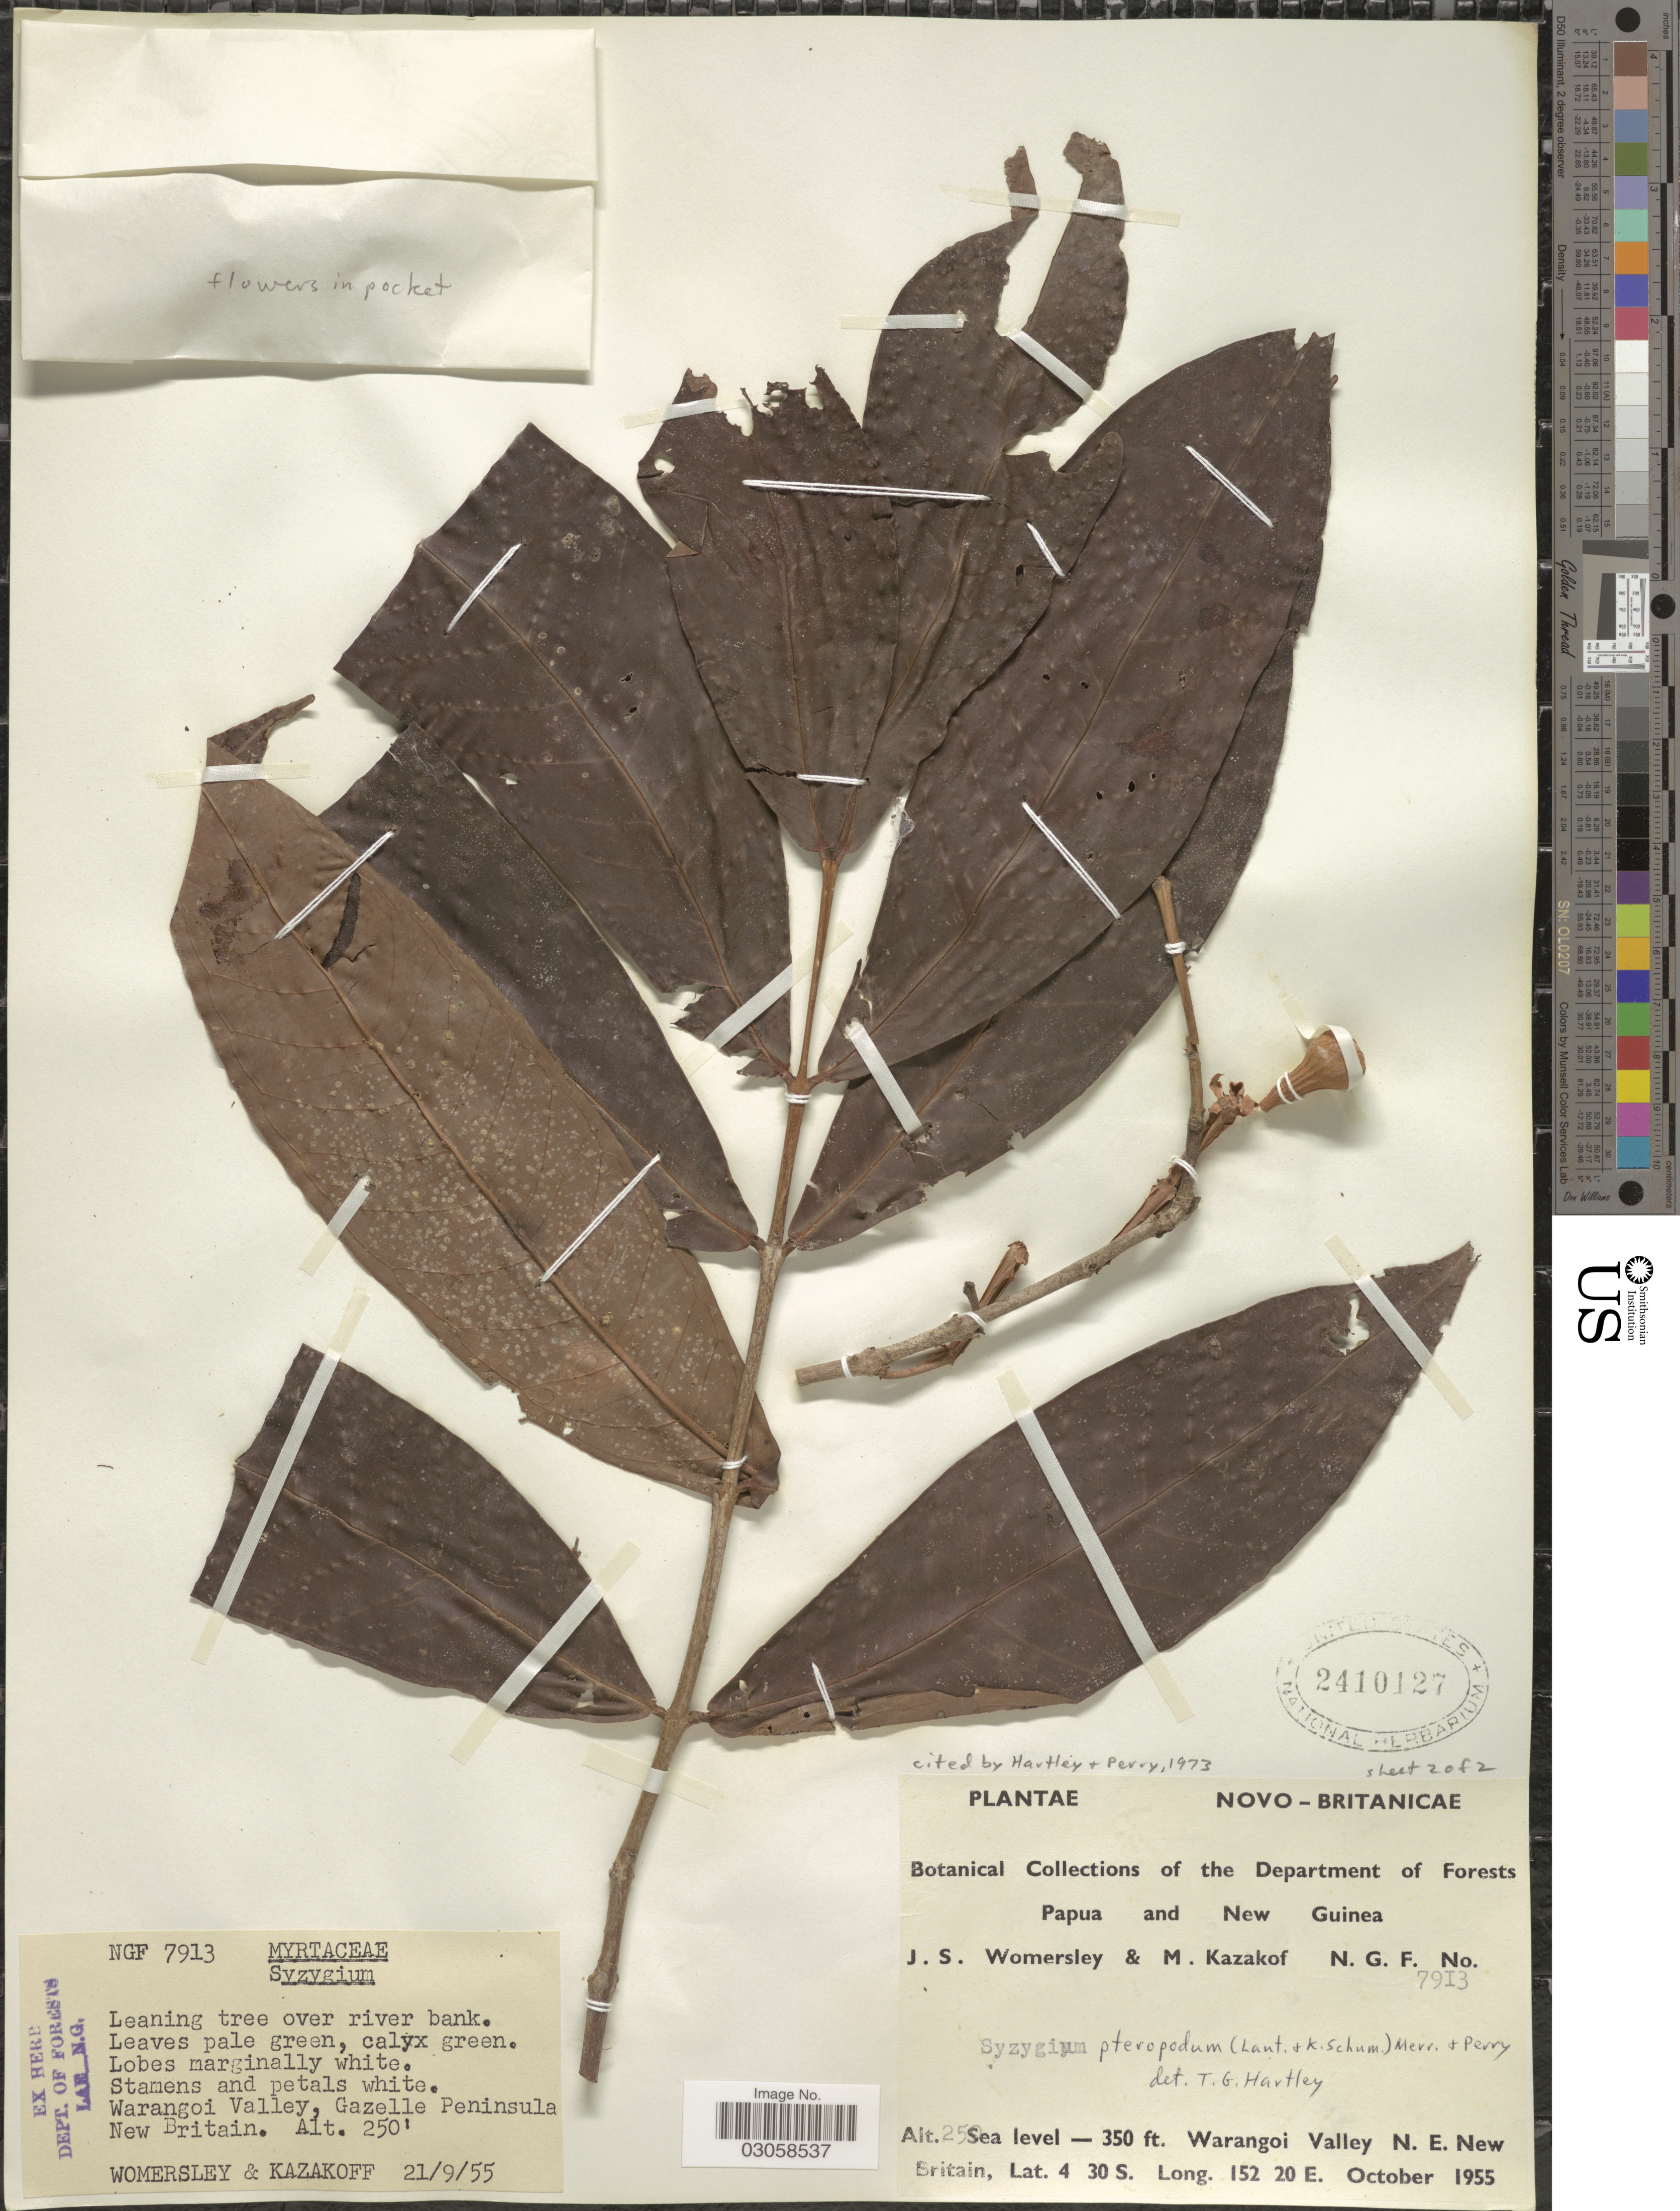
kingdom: Plantae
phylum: Tracheophyta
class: Magnoliopsida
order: Myrtales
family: Myrtaceae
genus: Syzygium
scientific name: Syzygium pteropodum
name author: (Lauterb. & K. Schum.) Merr. & Pav.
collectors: J. S. Womersley & M. Kazakof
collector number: NGF 7913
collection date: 1955-09-21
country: Papua New Guinea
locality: Warangoi Valley, Gazelle Peninsula. Papua and New Guinea. Warangoi Valley, N.E. New Britain.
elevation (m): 76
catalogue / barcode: US 2410127